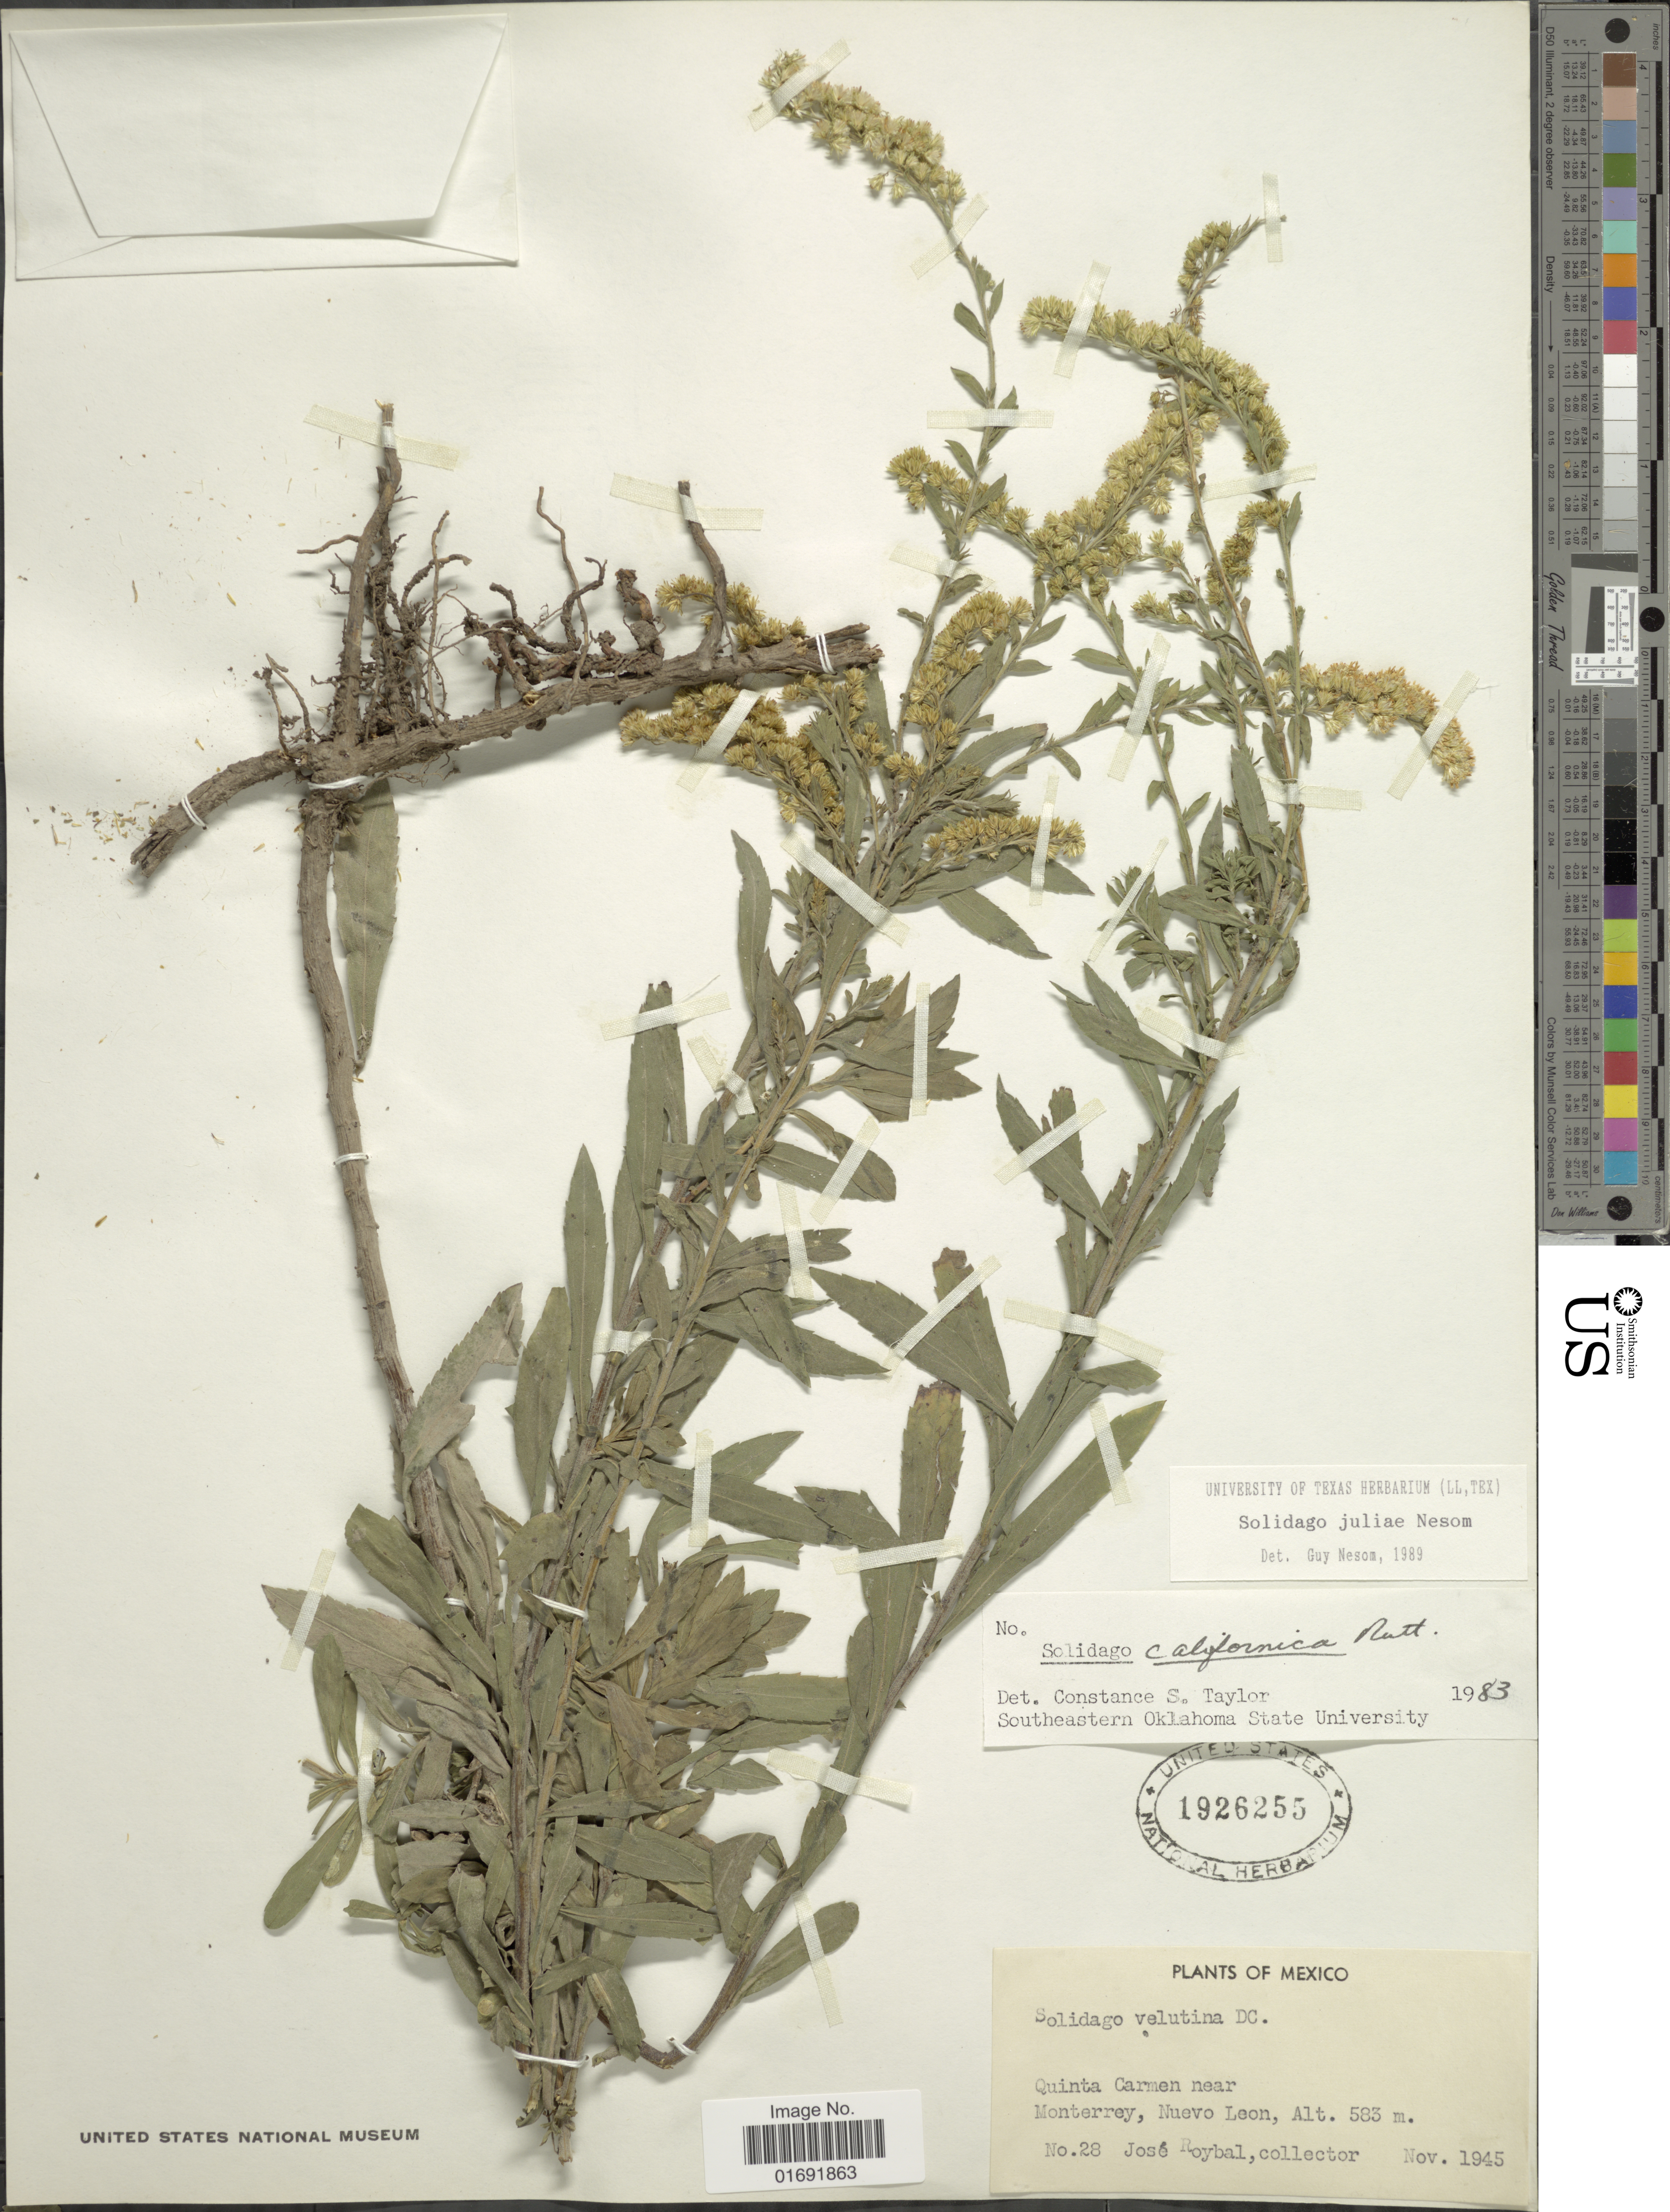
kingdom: Plantae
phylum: Tracheophyta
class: Magnoliopsida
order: Asterales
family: Asteraceae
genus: Solidago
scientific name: Solidago juliae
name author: G.L. Nesom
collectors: J. J. Roybal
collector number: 28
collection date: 1945-11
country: Mexico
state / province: Nuevo León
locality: Quinta Carmen near Monterrey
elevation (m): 583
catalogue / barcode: US 1926255